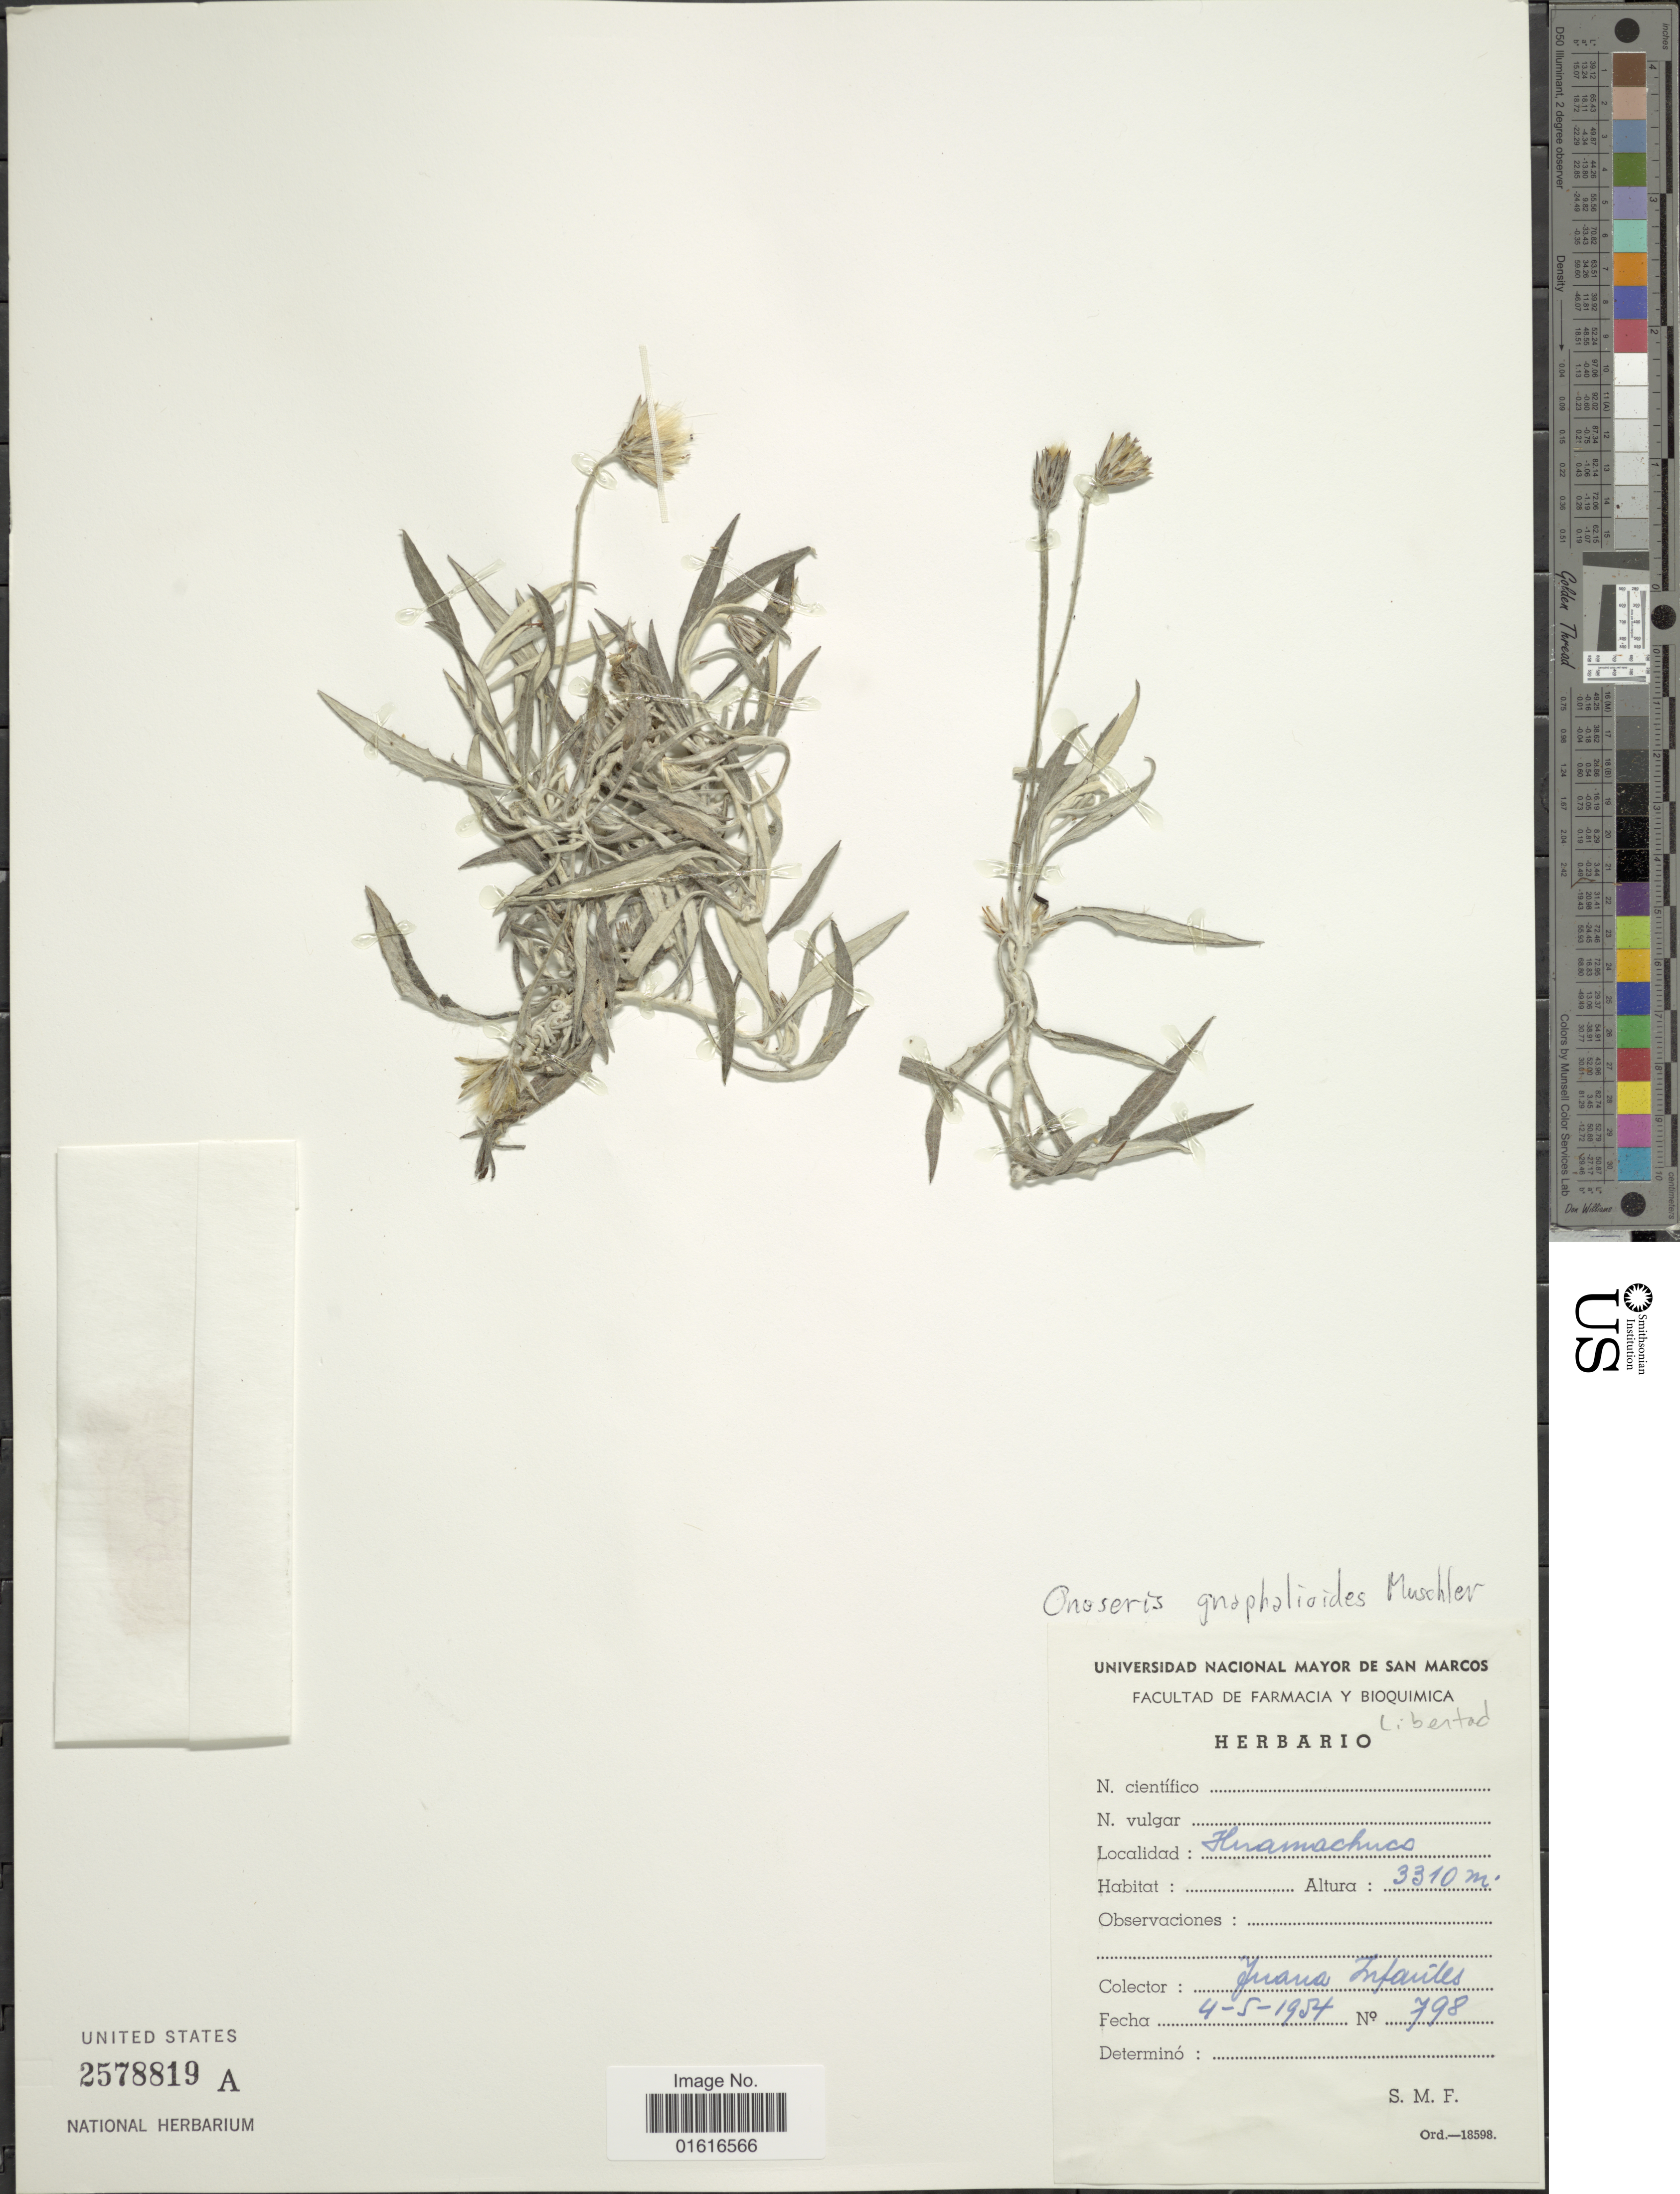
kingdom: Plantae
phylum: Tracheophyta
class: Magnoliopsida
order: Asterales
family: Asteraceae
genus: Onoseris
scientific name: Onoseris gnaphalioides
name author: Muschl.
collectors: J. Infantes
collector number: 798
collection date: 1954-05-04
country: Peru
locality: Huamachuco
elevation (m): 3310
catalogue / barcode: US 2578819A